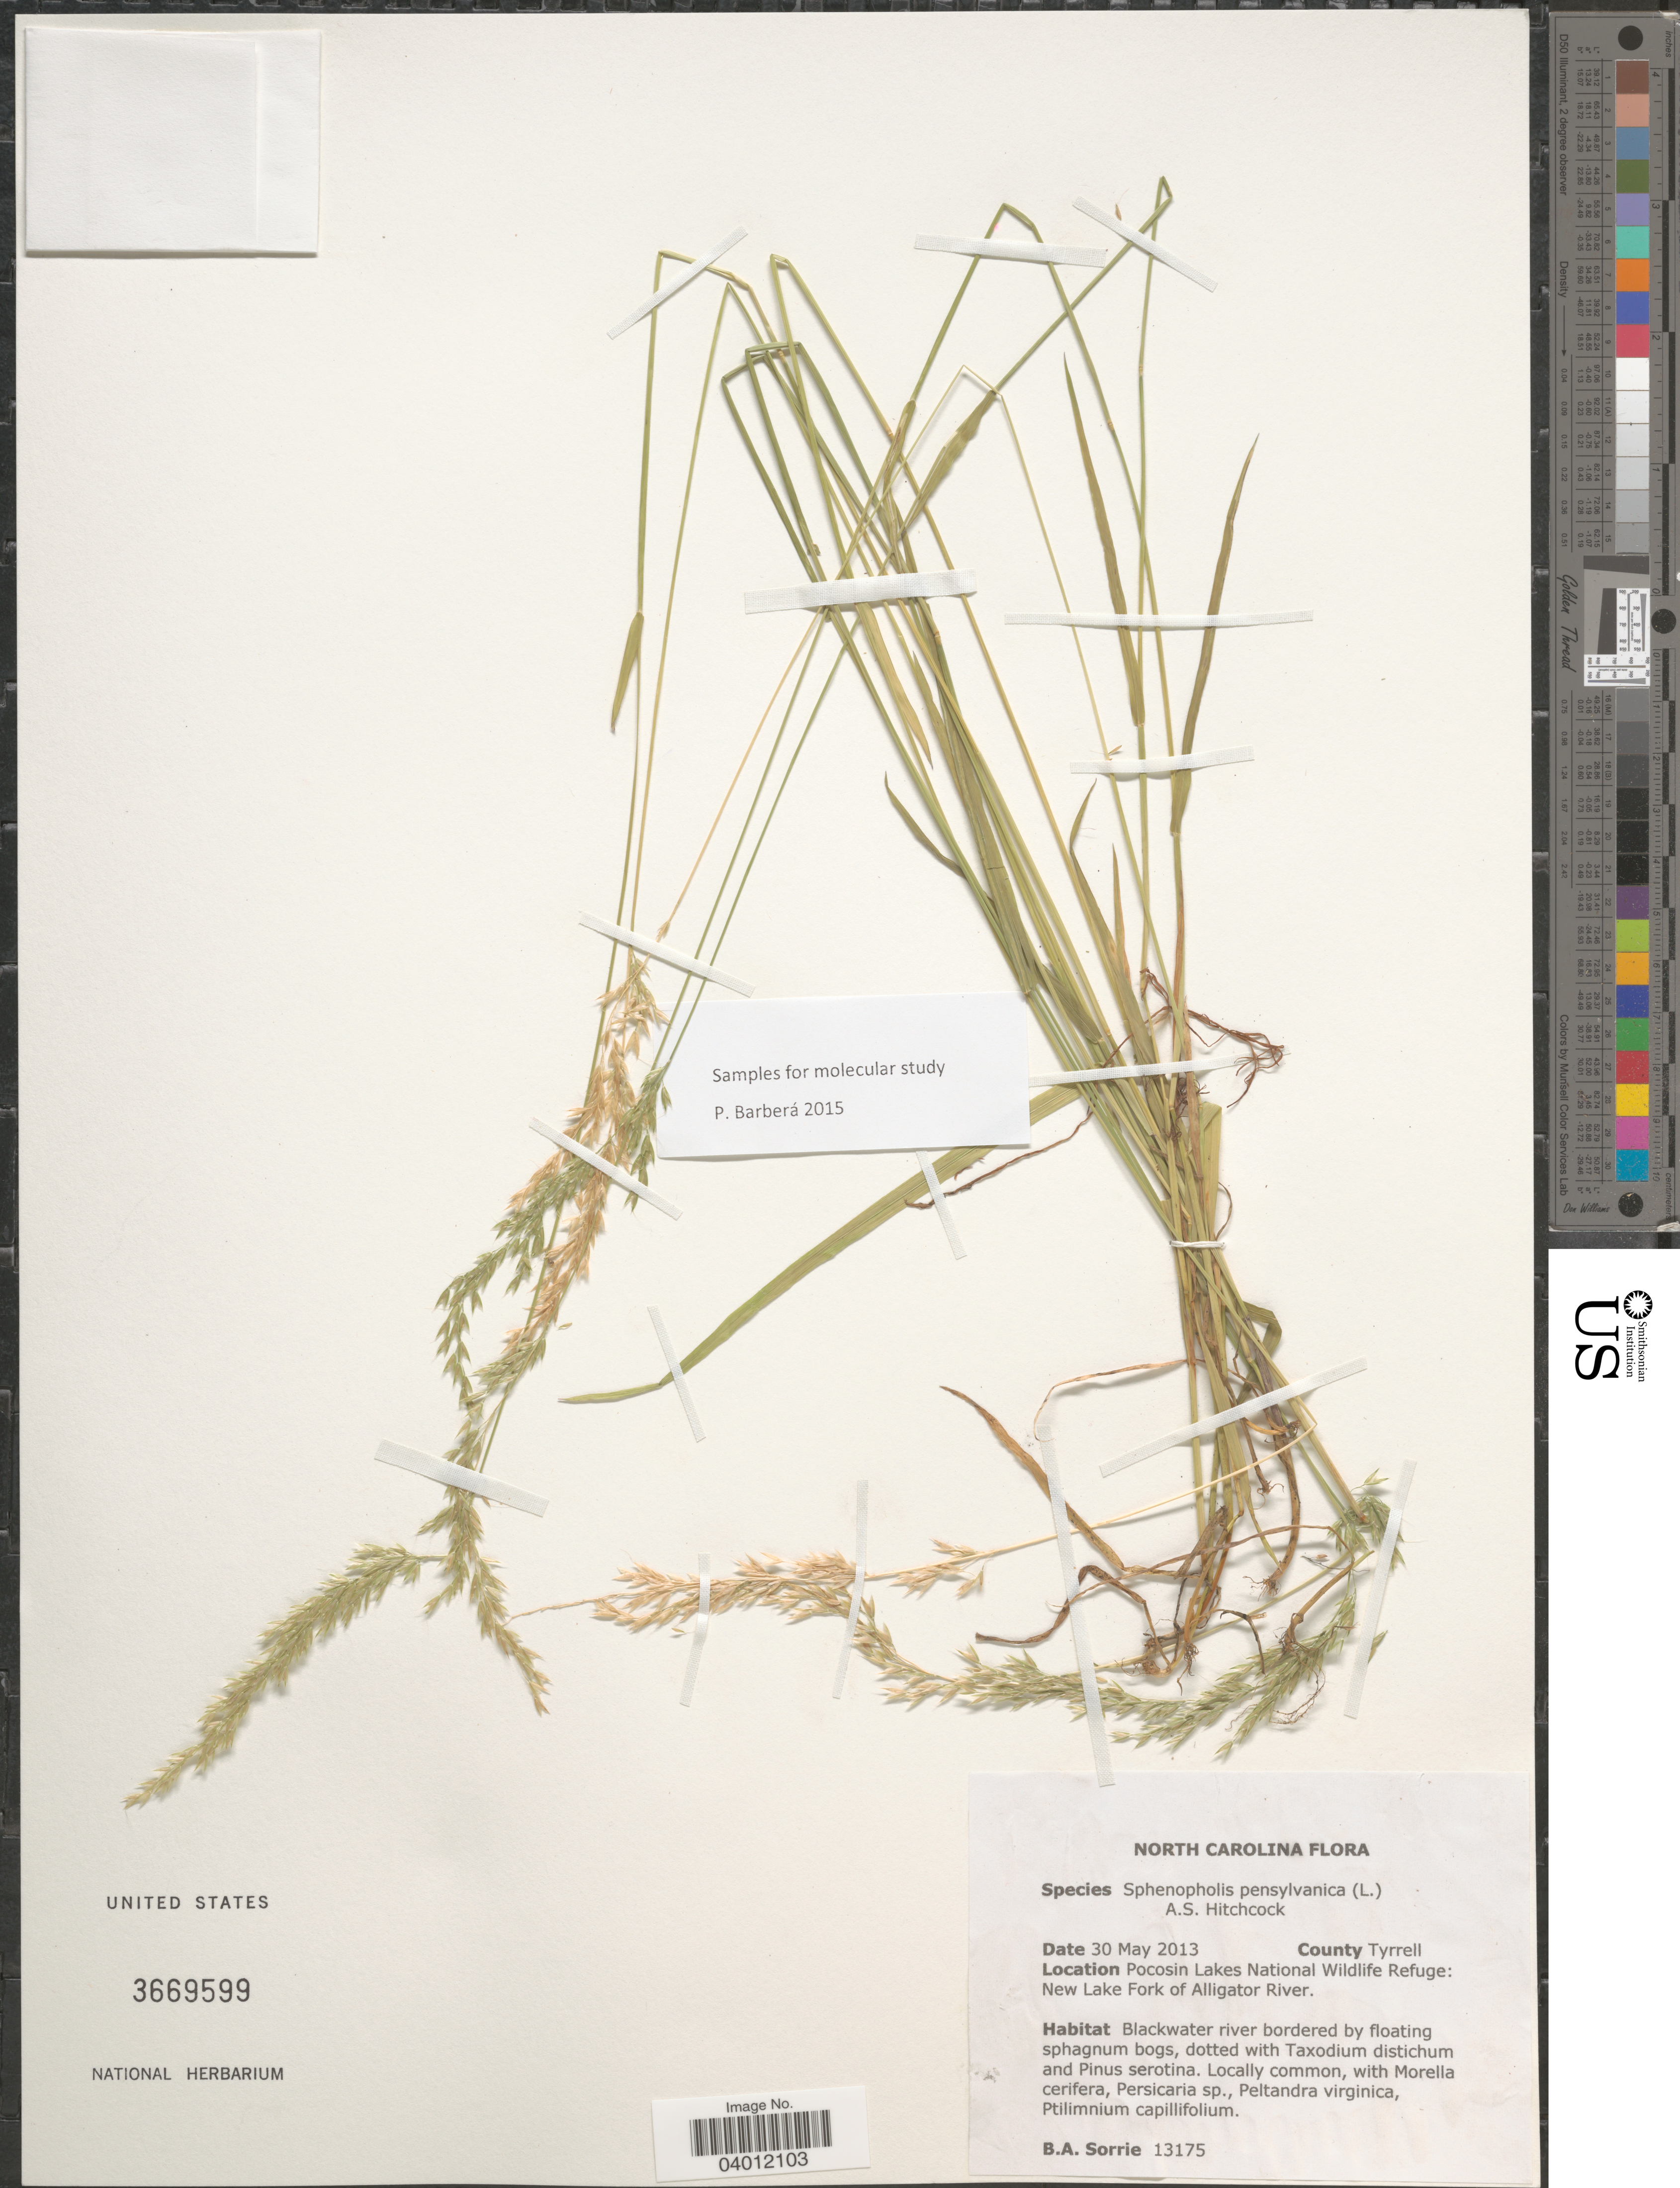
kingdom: Plantae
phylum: Tracheophyta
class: Liliopsida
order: Poales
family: Poaceae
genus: Sphenopholis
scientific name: Sphenopholis pensylvanica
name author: (L.) Hitchc.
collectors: B. Sorrie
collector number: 13175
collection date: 2013-05-30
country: United States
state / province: North Carolina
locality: Pocosin Lakes National Wildlife Refuge: New Lake Fork of Alligator River.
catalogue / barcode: US 3669599